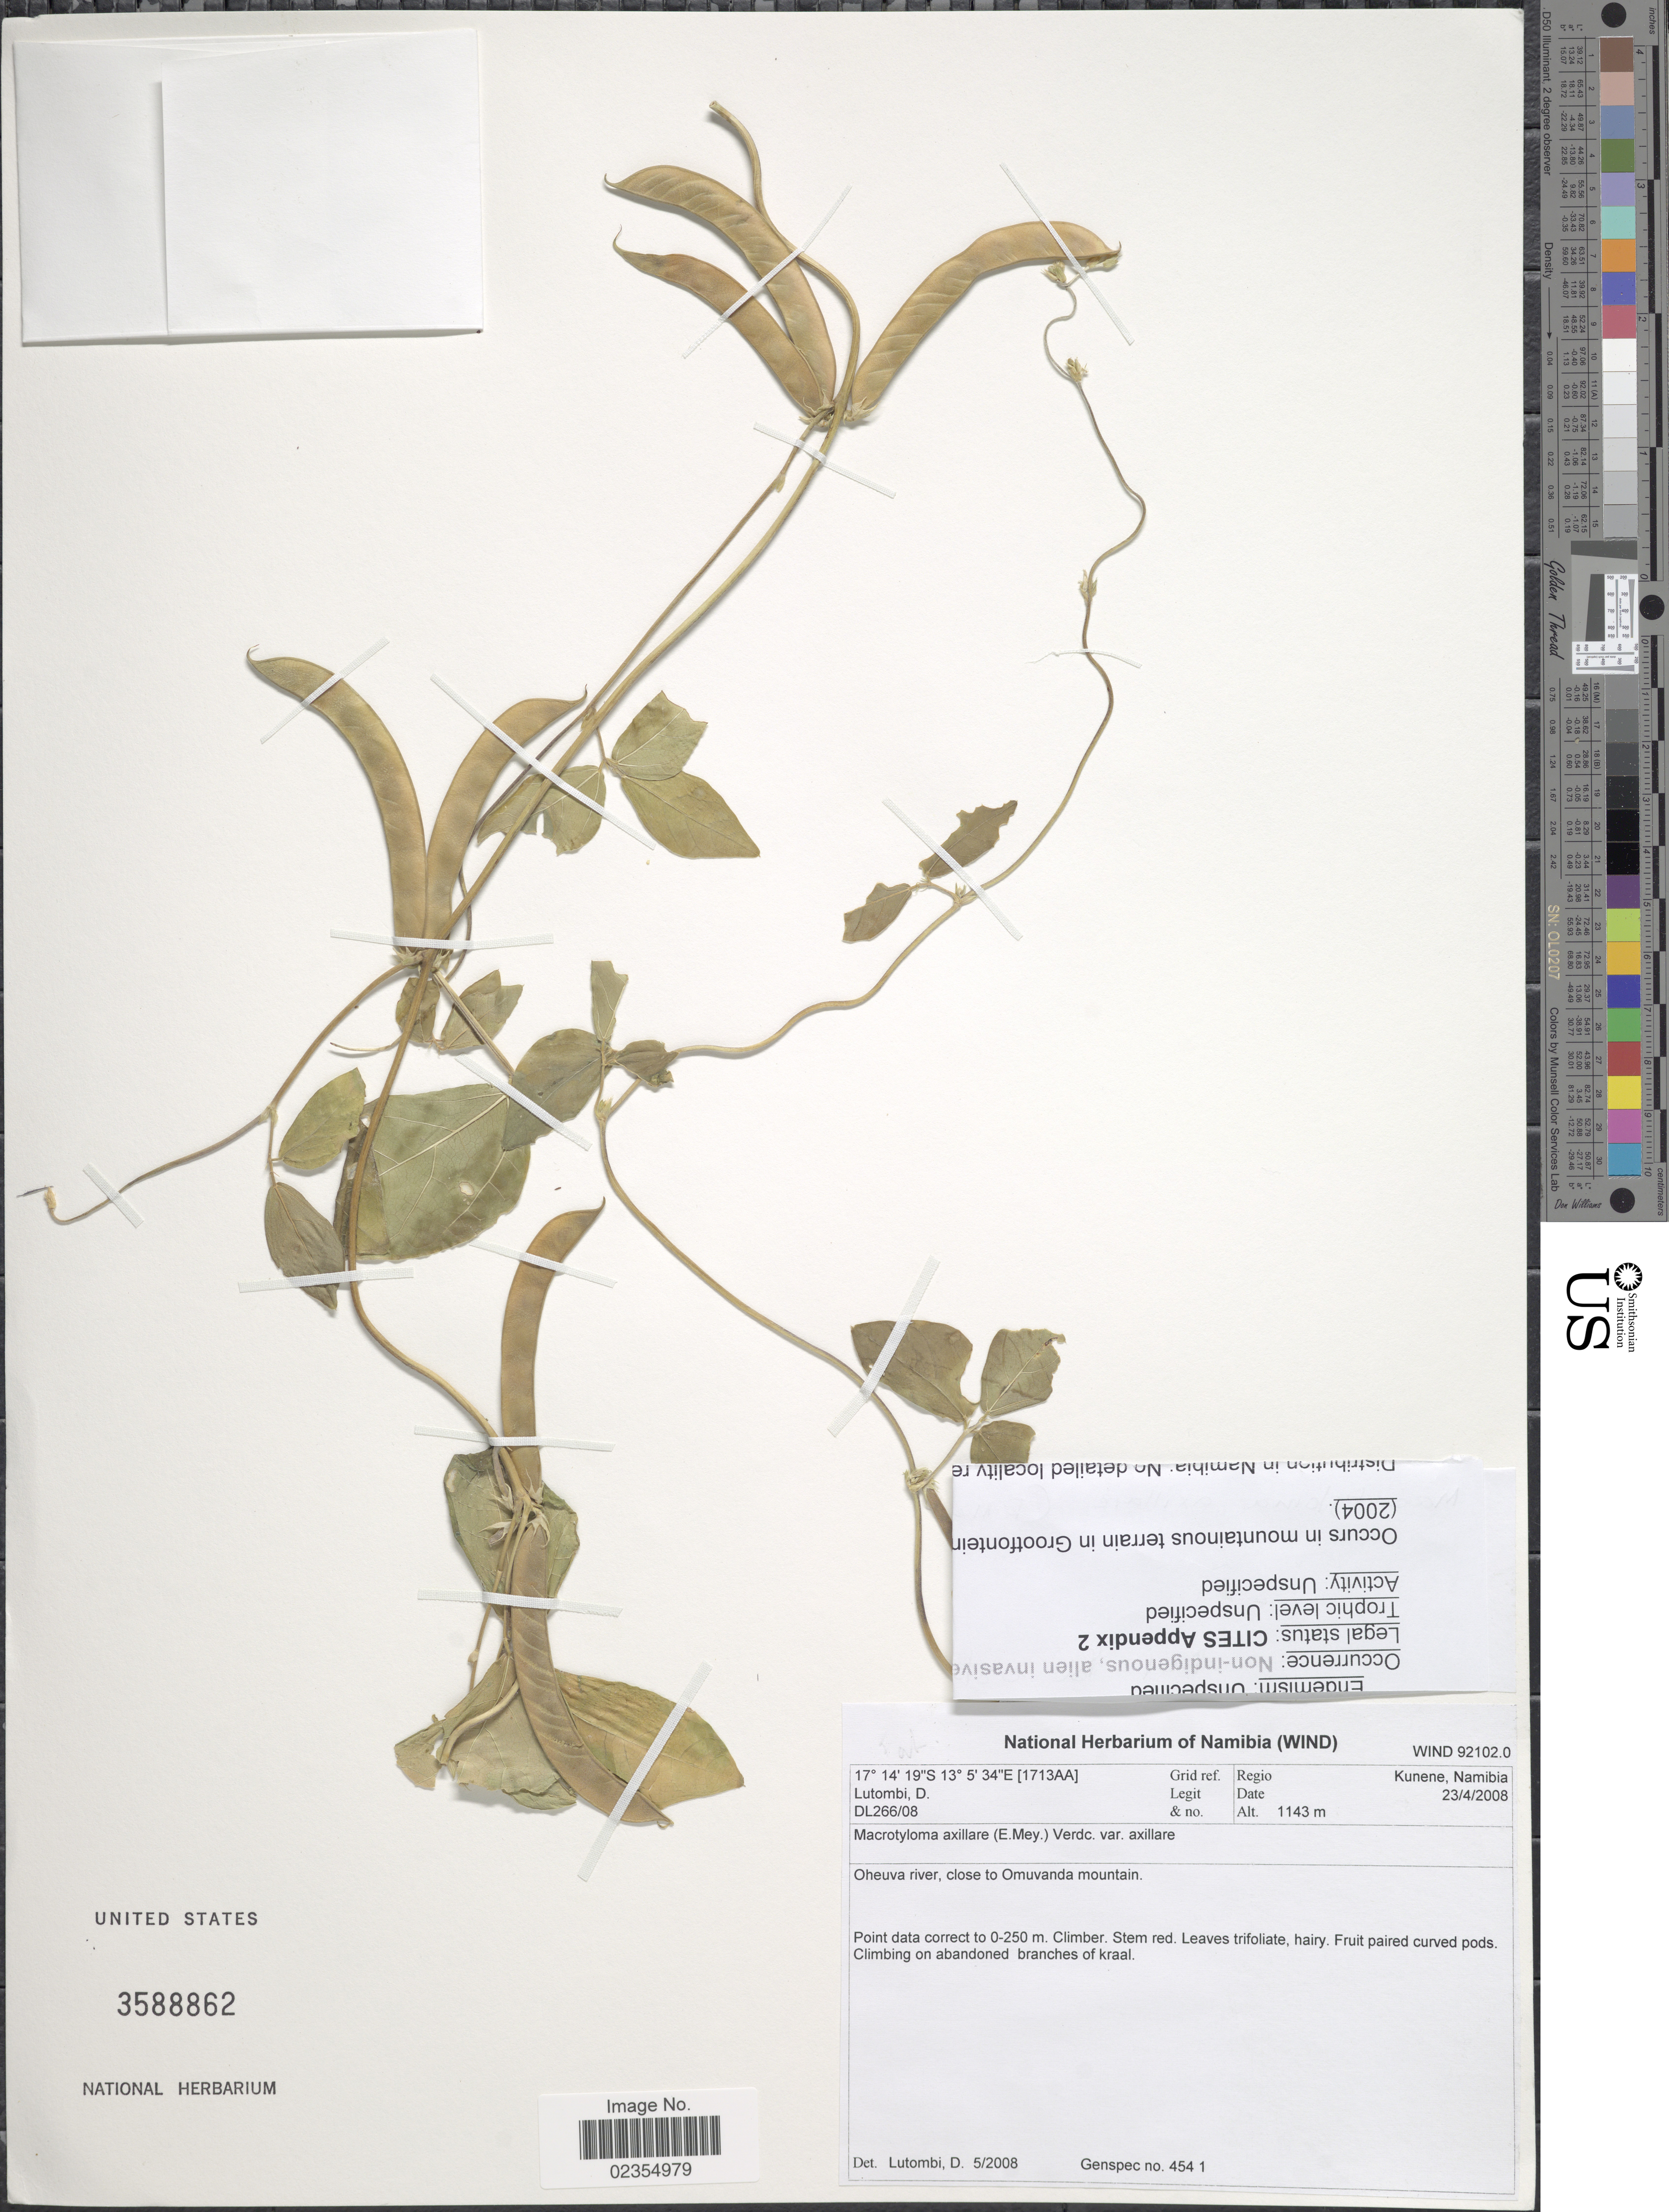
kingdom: Plantae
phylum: Tracheophyta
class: Magnoliopsida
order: Fabales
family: Fabaceae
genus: Macrotyloma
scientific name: Macrotyloma axillare var. axillare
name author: (E. Mey.) Verdc.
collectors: D. Lutombi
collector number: DL266/08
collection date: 2008-04-23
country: Namibia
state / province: Kunene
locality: Oheuva river, close to Omuvanda mountain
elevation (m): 1143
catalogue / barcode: US 3588862